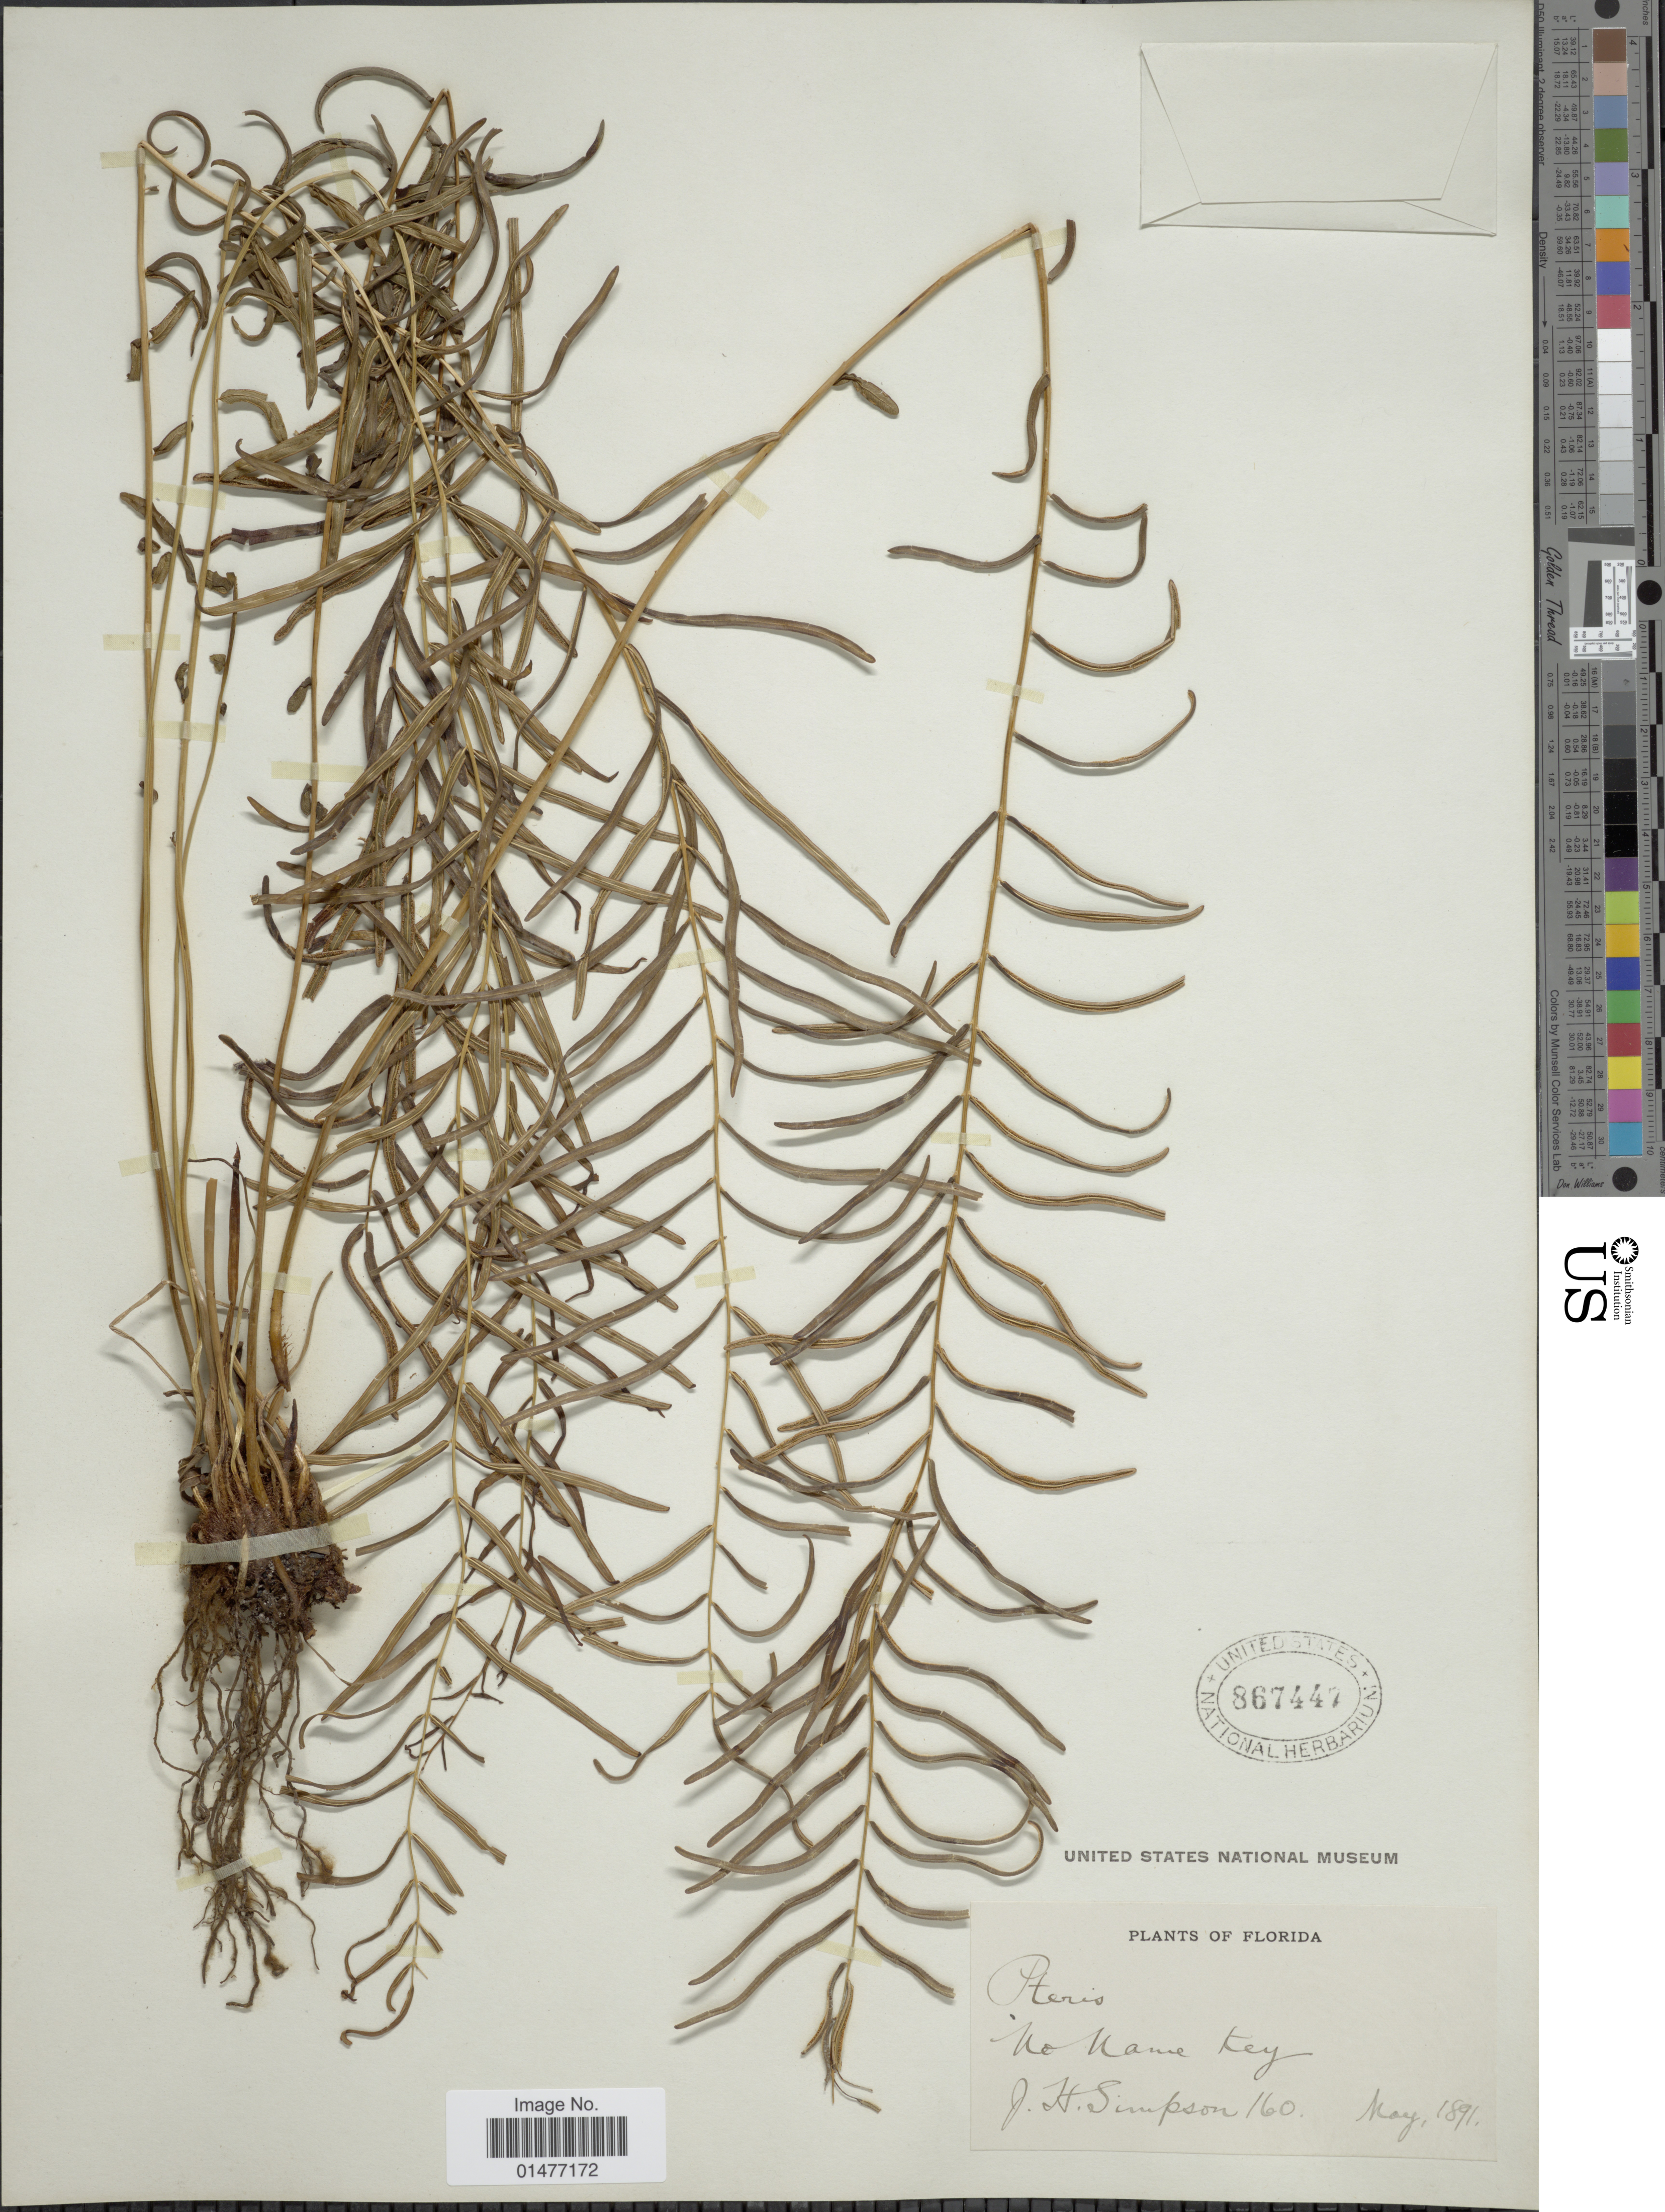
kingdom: Plantae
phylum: Tracheophyta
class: Polypodiopsida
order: Polypodiales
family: Pteridaceae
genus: Pteris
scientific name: Pteris bahamenis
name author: (J. Agardh) Fée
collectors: J. H. Simpson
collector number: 160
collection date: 1891-05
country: United States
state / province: Florida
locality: No Name Key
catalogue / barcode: US 867447